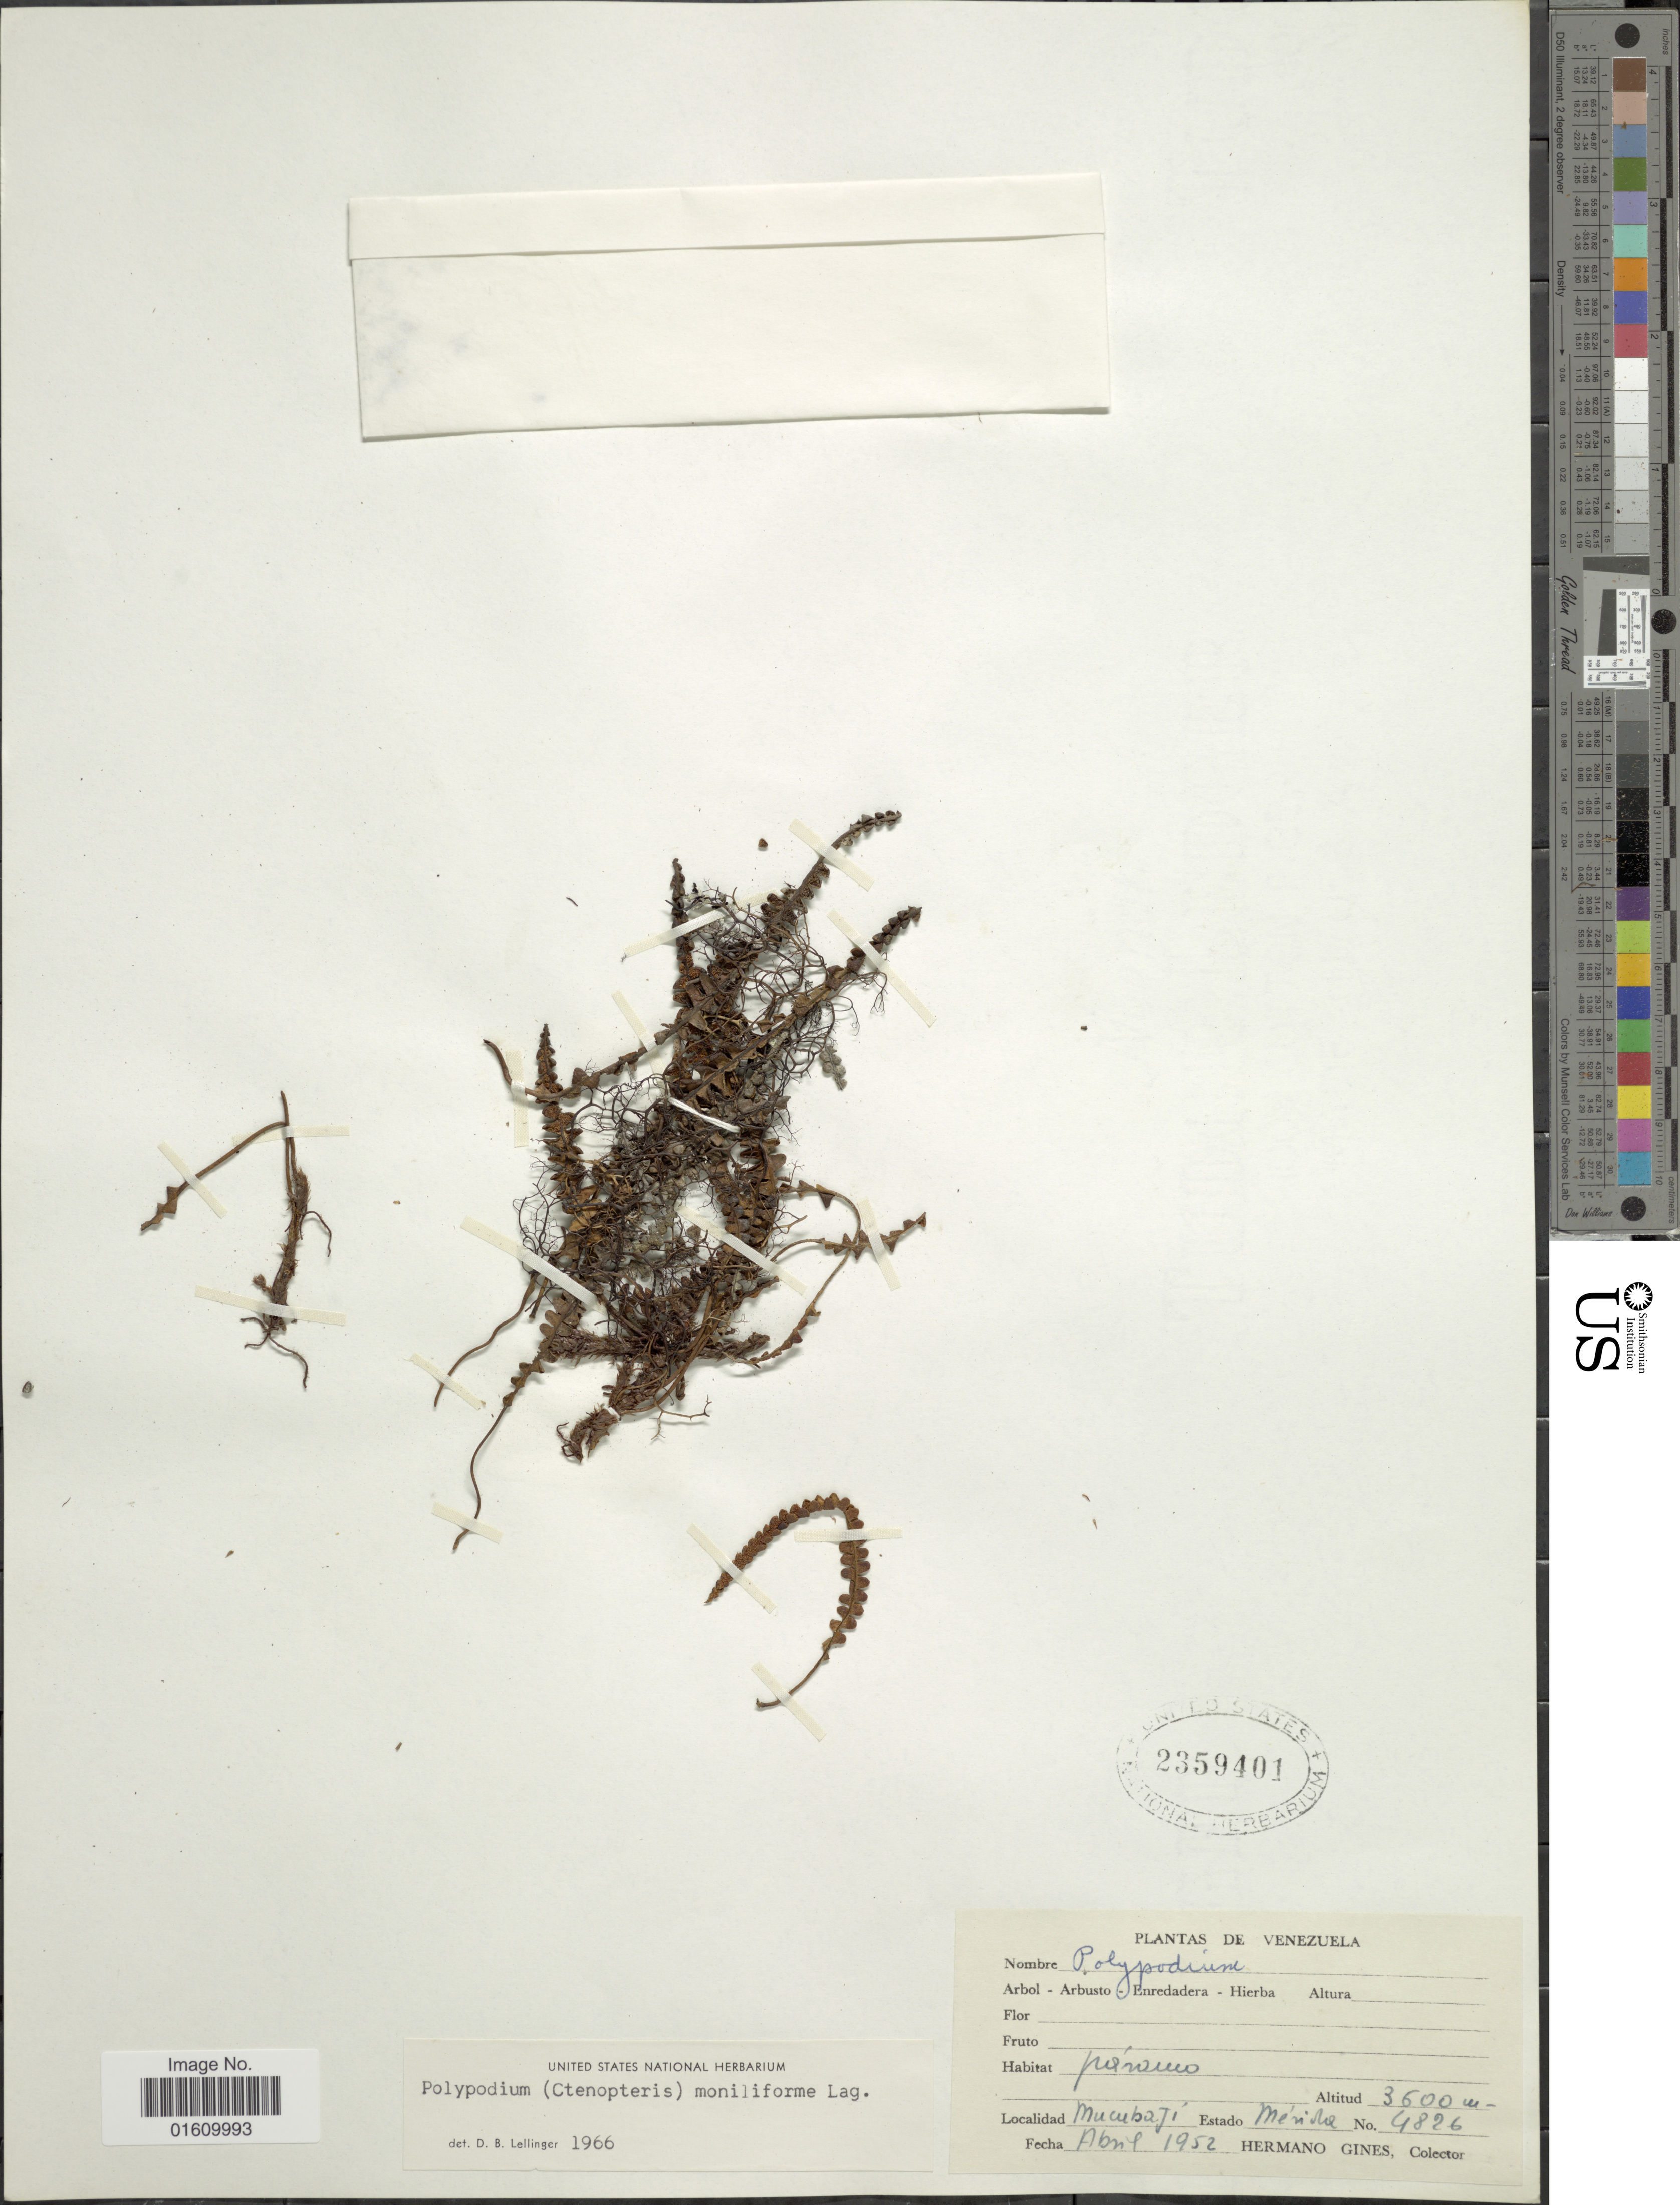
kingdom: Plantae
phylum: Tracheophyta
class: Polypodiopsida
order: Polypodiales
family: Polypodiaceae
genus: Melpomene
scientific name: Melpomene moniliformis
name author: (Lag. ex Sw.) A.R. Sm. & R.C. Moran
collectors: Bro. Gines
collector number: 4826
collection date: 1952-04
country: Venezuela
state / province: Mérida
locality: Mucubaji, Merida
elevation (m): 3600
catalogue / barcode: US 2359401